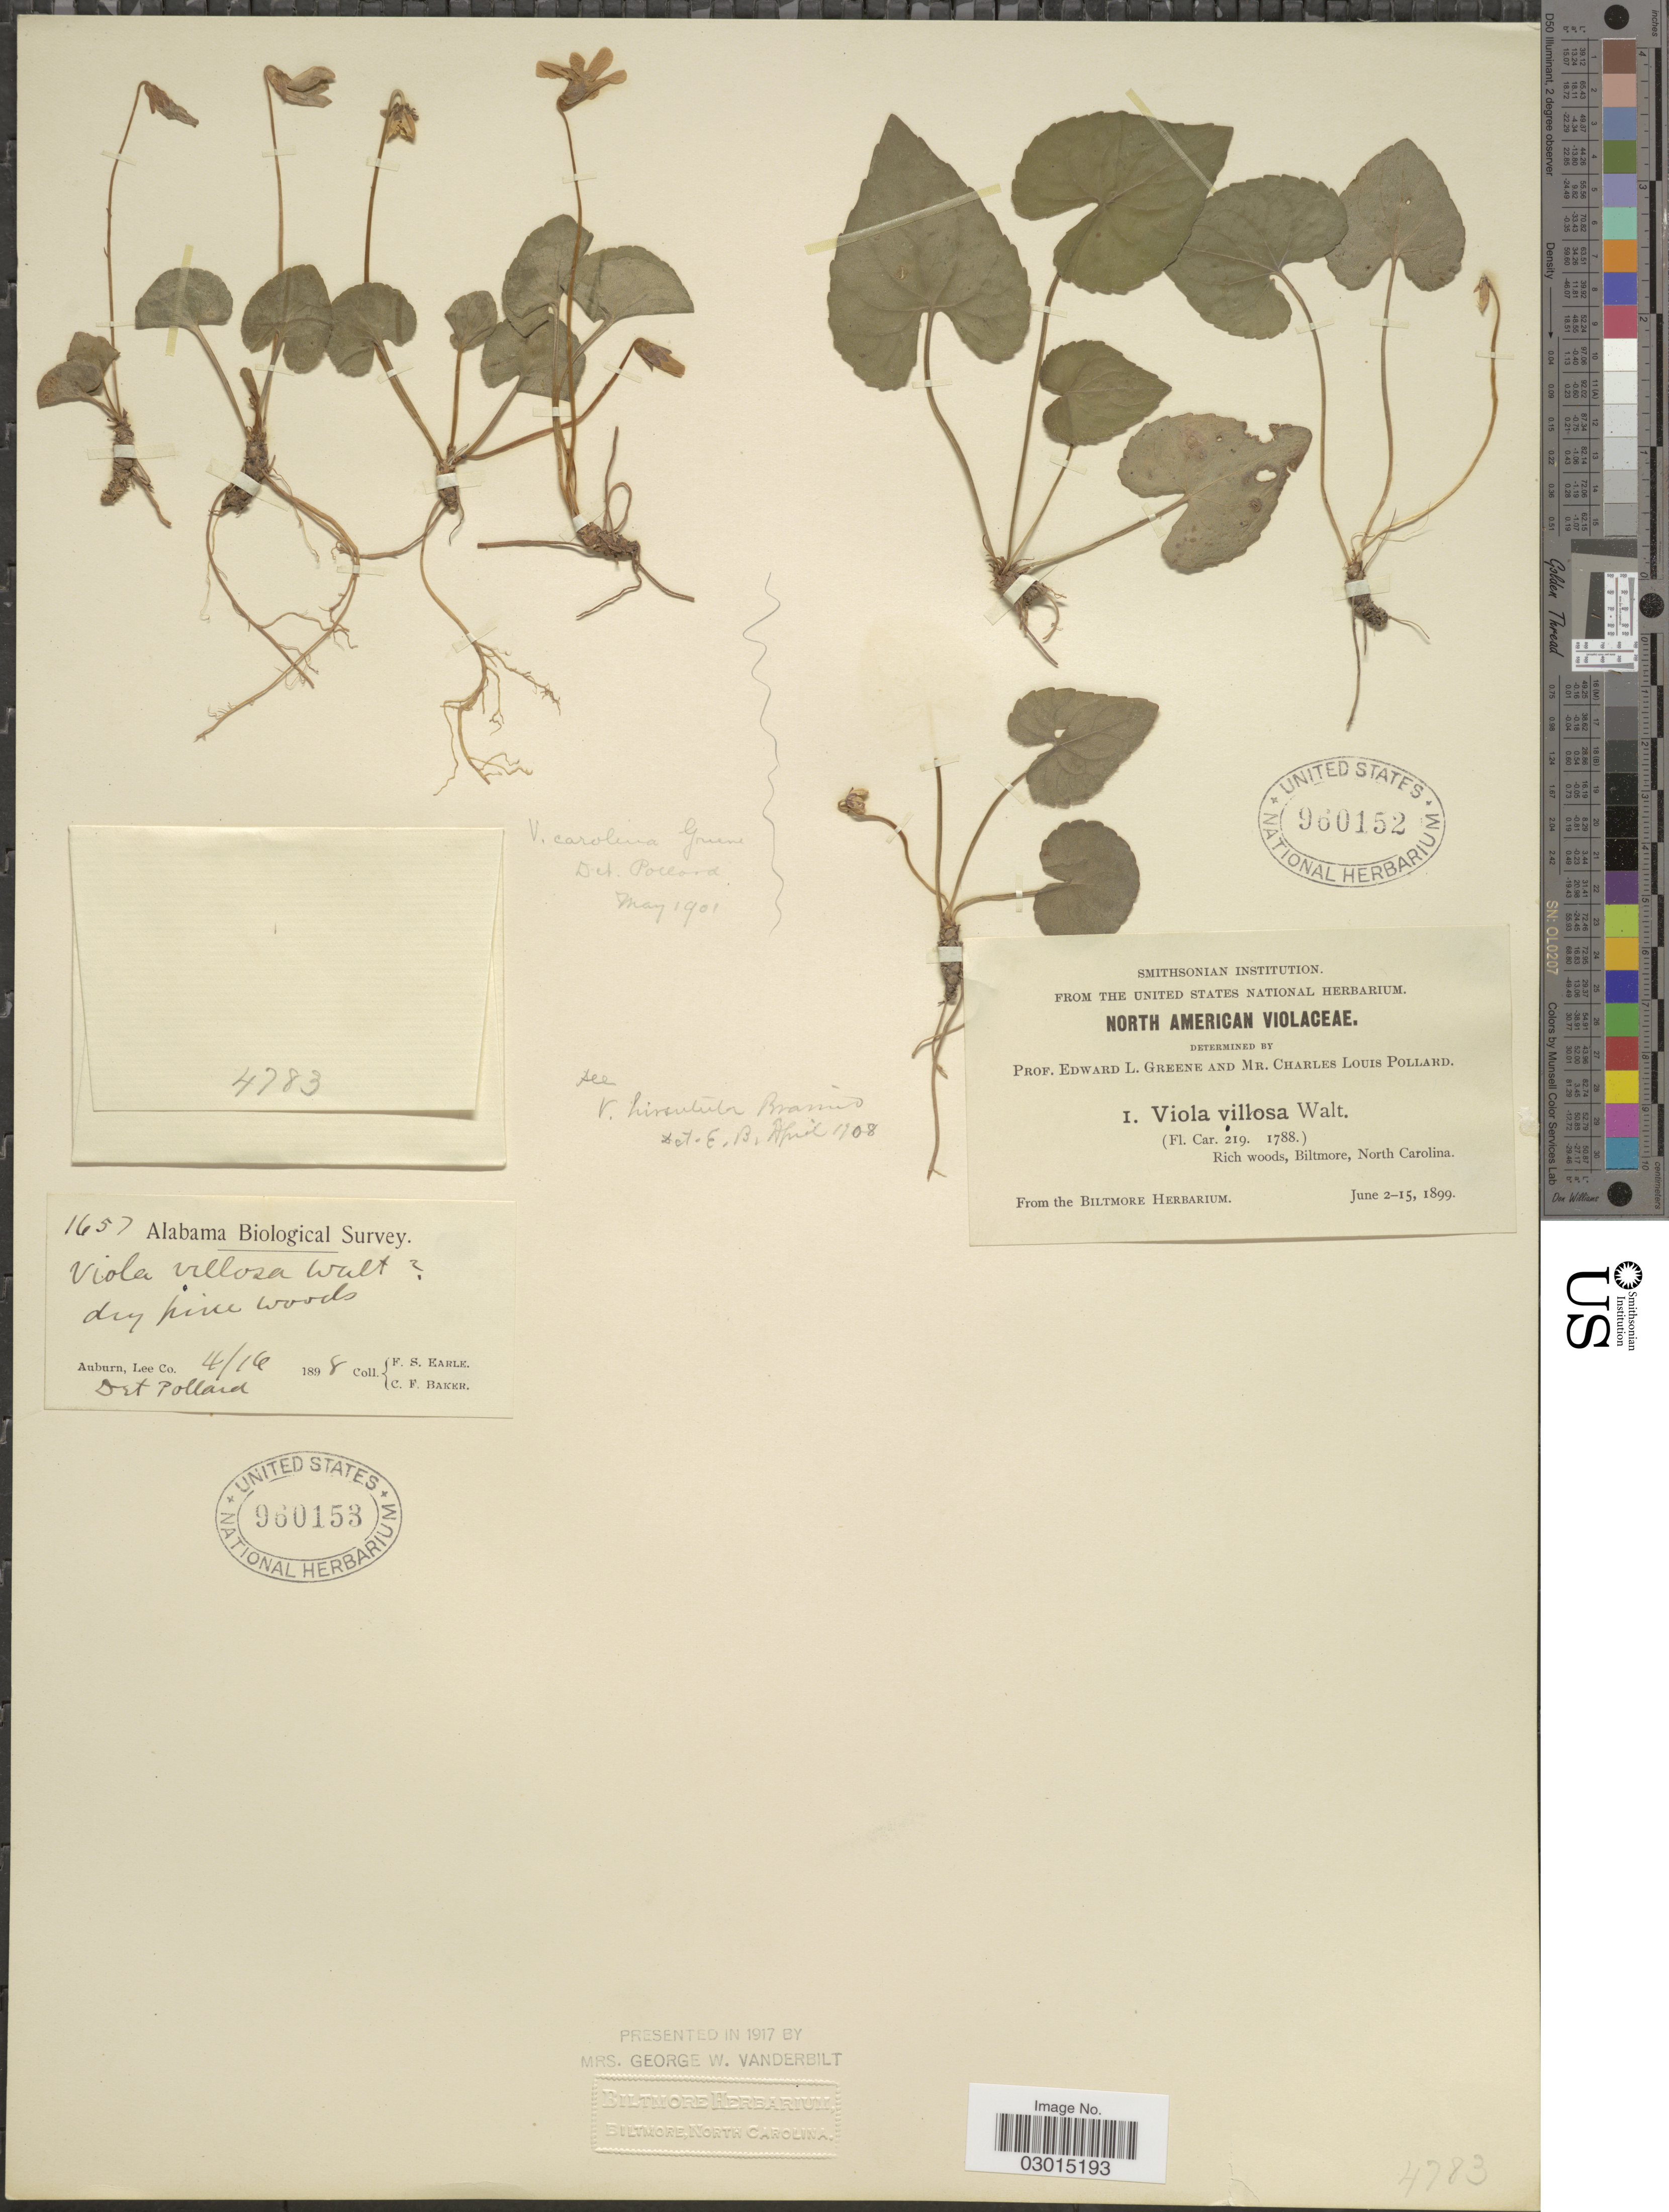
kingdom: Plantae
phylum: Tracheophyta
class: Magnoliopsida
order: Malpighiales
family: Violaceae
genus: Viola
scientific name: Viola hirsutula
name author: Brainerd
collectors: F. S. Earle & C. F. Baker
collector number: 1657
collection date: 1898-04-16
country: United States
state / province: Alabama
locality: Auburn, Lee Co.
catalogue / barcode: US 960153-2